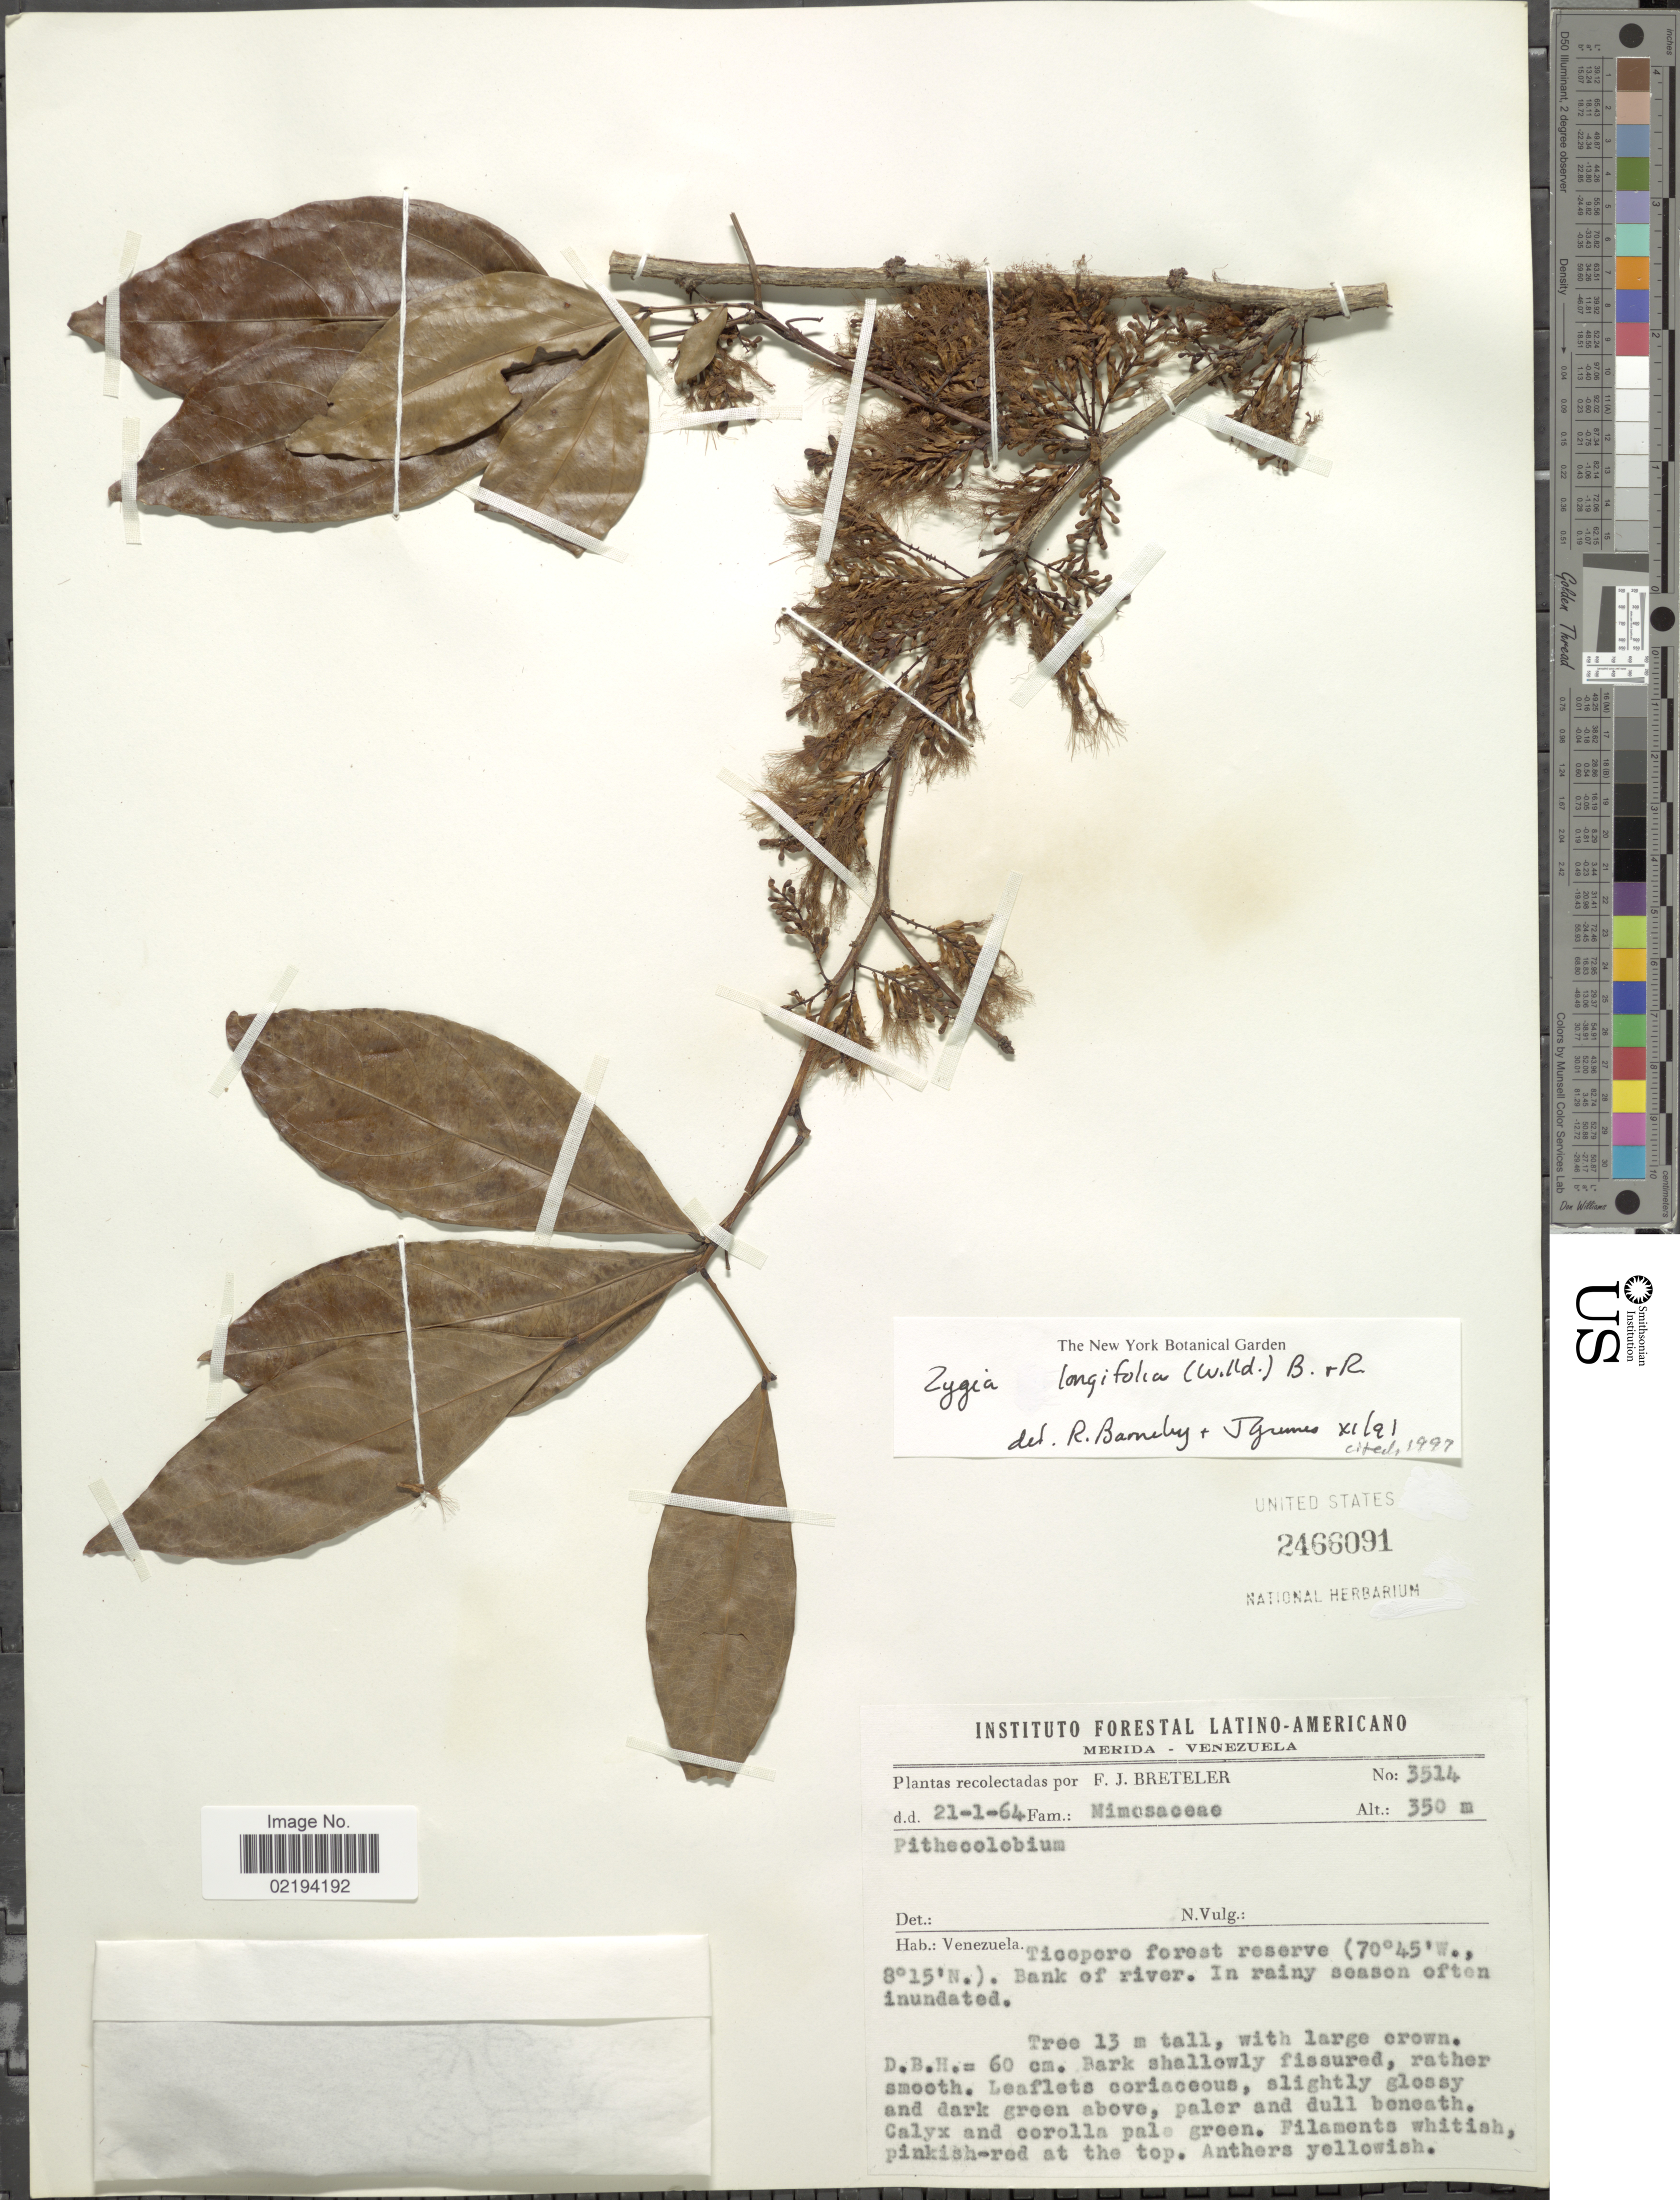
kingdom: Plantae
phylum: Tracheophyta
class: Magnoliopsida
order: Fabales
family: Fabaceae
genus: Zygia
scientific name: Zygia longifolia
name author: (Willd.) Britton & Rose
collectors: F. J. Breteler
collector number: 3514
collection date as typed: Transcribed d/m/y: 21/1/64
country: Venezuela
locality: Ticoporo forest reserve. Bank of river. In rainy season often inundated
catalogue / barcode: US 2466091